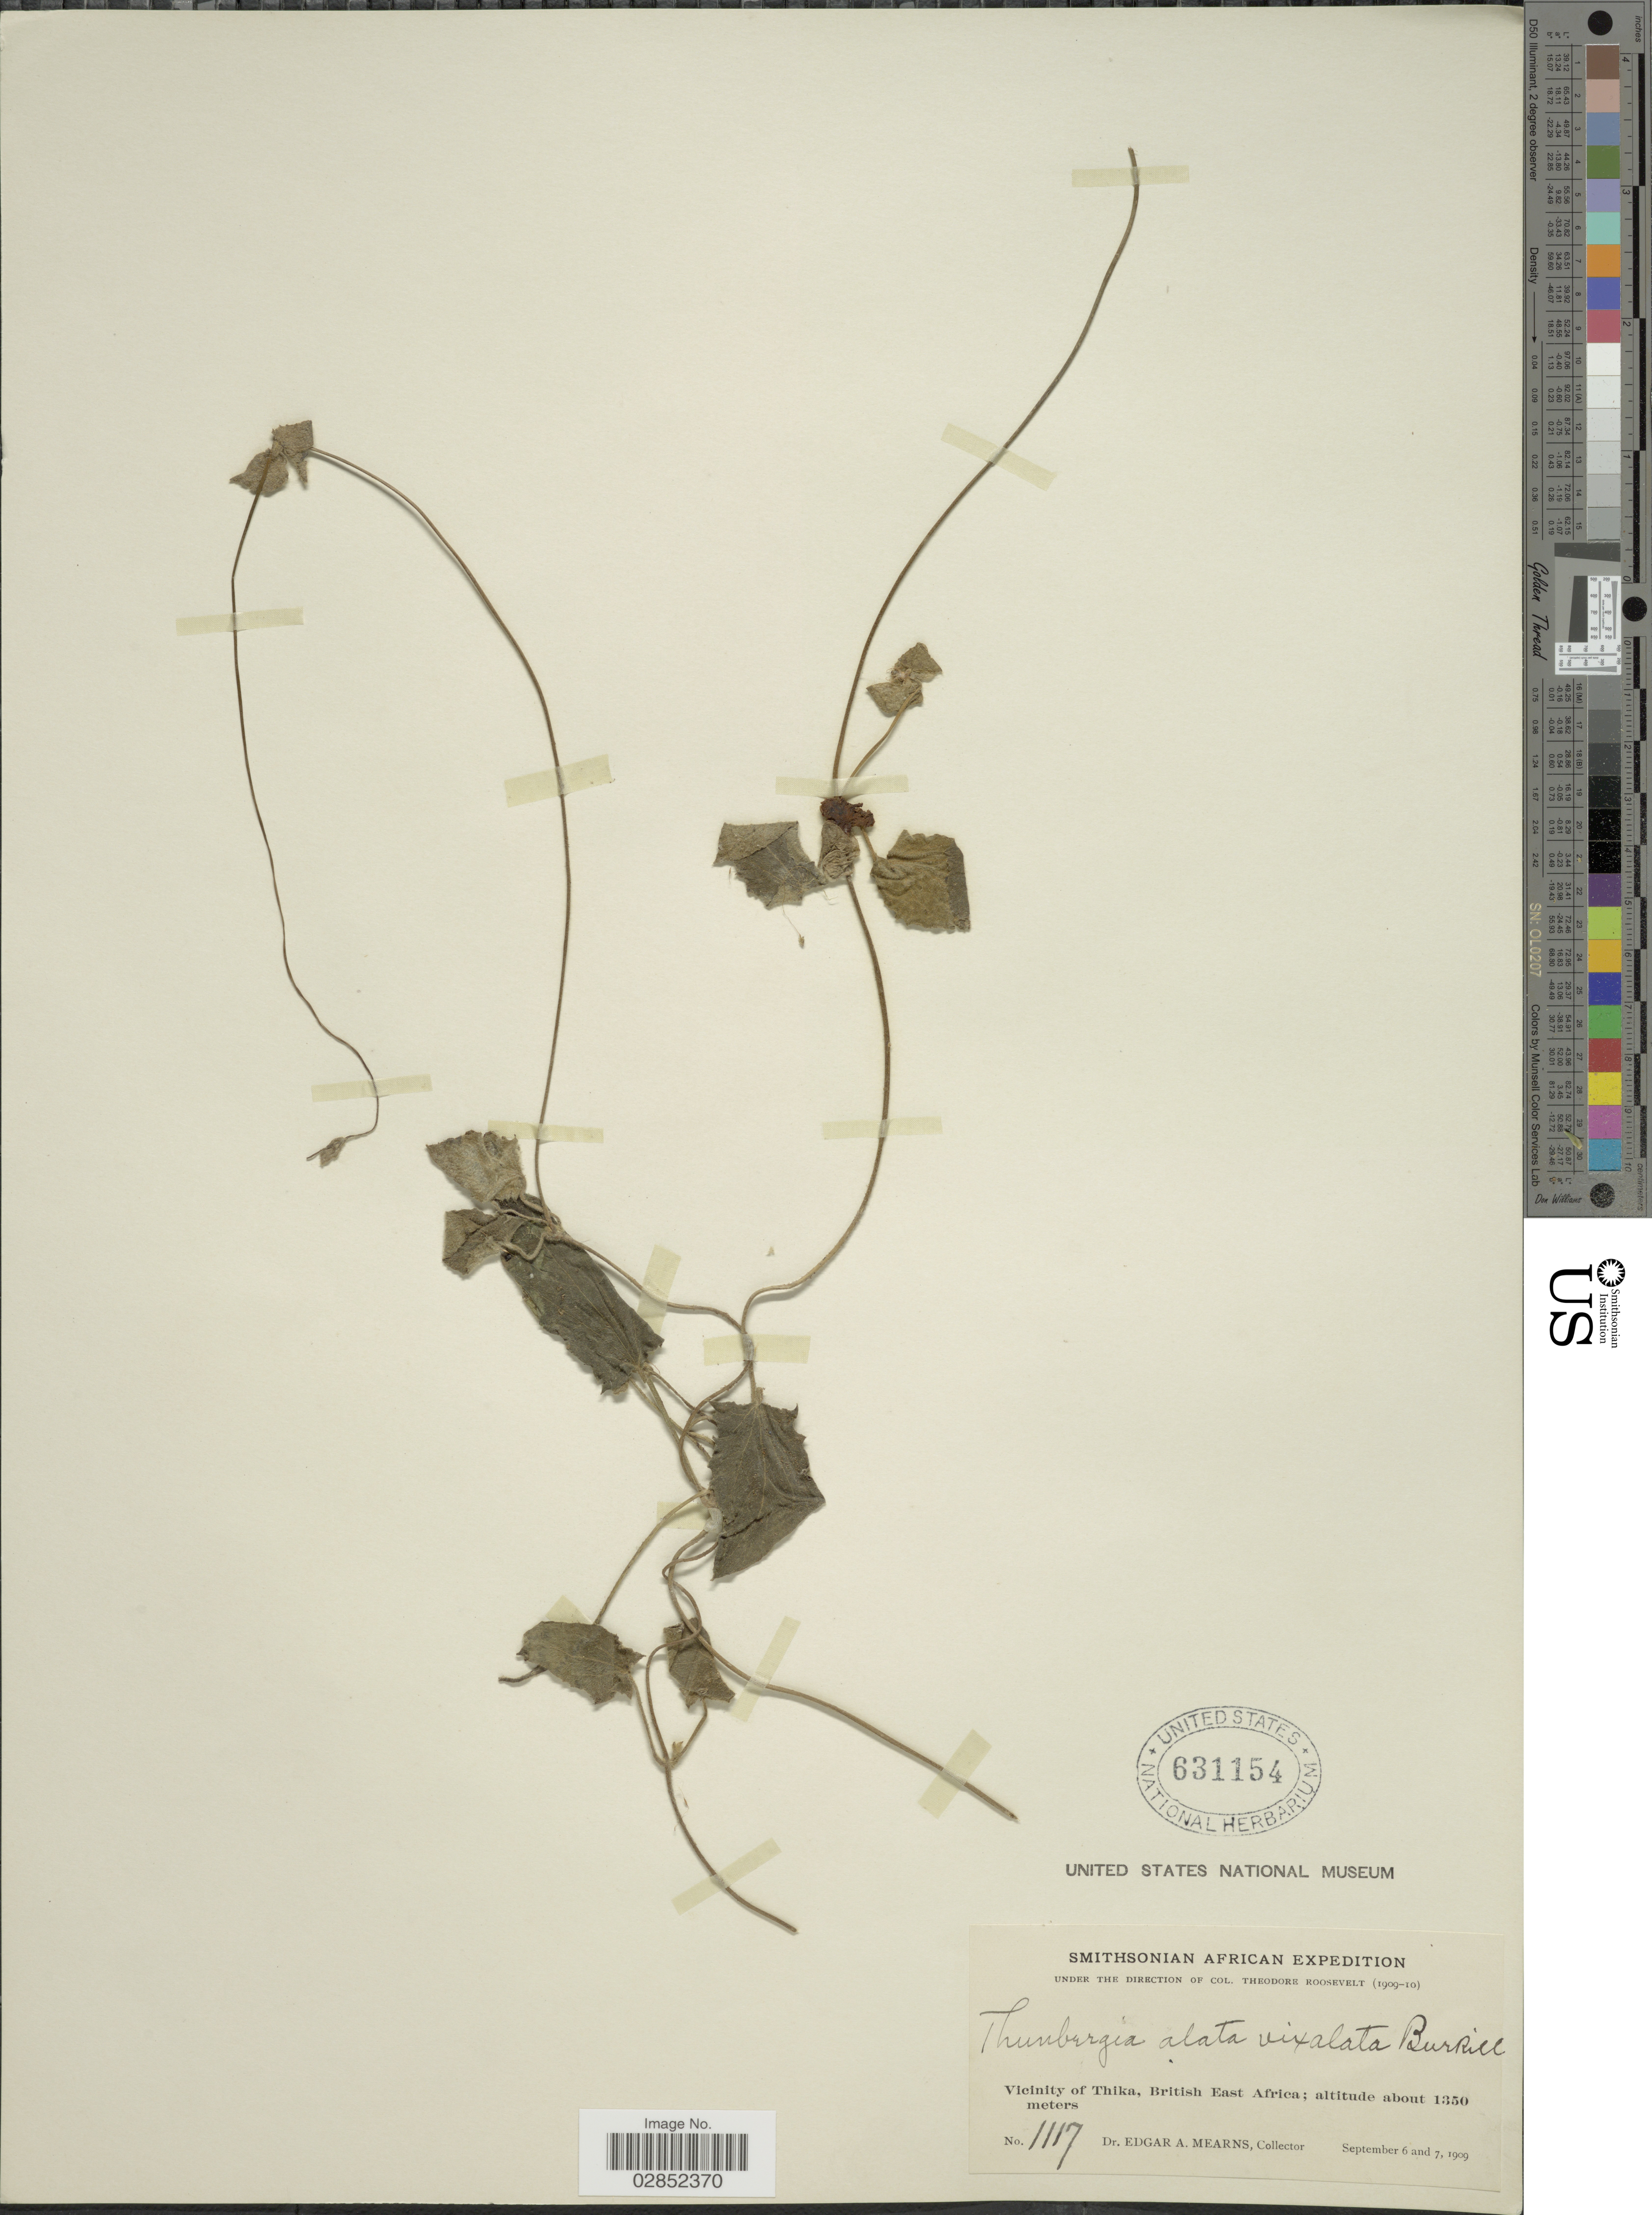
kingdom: Plantae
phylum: Tracheophyta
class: Magnoliopsida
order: Lamiales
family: Acanthaceae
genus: Thunbergia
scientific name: Thunbergia alata var. vixalata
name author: Burkill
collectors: E. A. Mearns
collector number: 1117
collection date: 1909-09-06/1909-09-07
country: Kenya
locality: Vicinity of Thika, British East Africa.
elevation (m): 1350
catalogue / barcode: US 631154